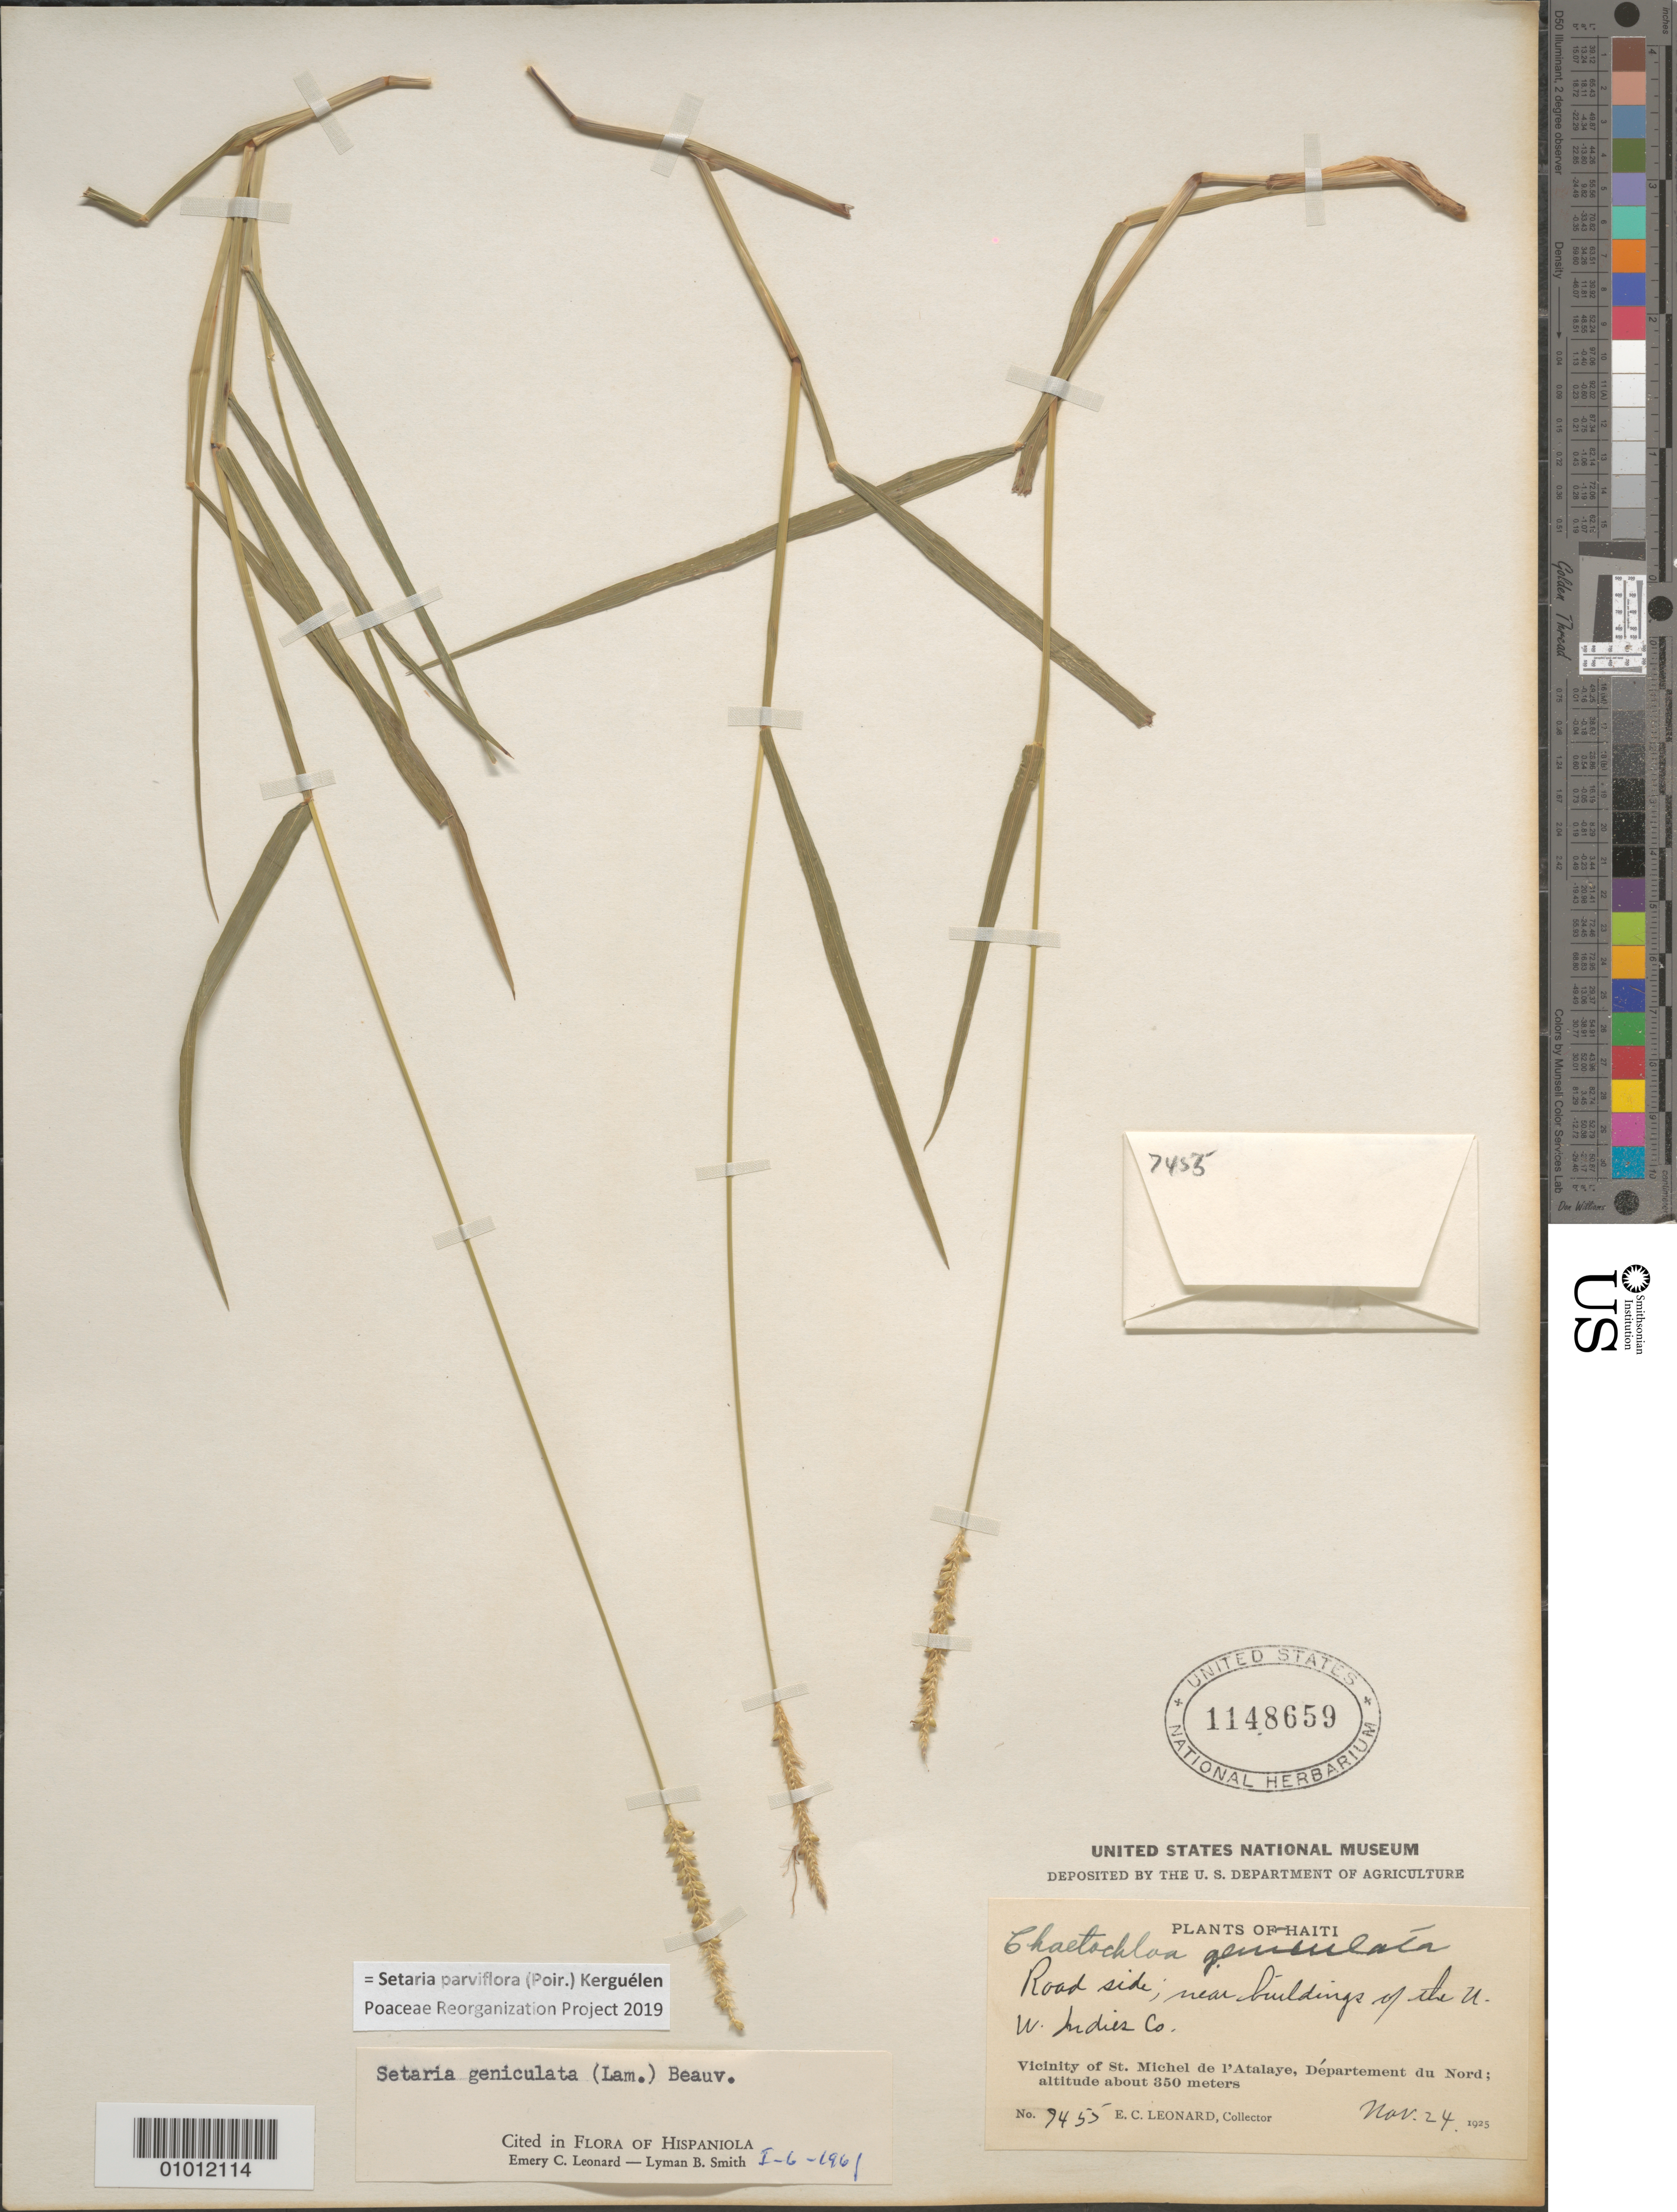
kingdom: Plantae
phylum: Tracheophyta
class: Liliopsida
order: Poales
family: Poaceae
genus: Setaria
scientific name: Setaria parviflora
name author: (Poir.) Kerguélen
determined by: Poaceae Reorganization Project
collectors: E. C. Leonard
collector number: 9455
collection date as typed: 24 Nov 1925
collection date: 1925-11-24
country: Haiti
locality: Vicinity of St. Michel de l'Atalaye, Departement du Nord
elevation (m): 350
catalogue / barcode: US 1148659